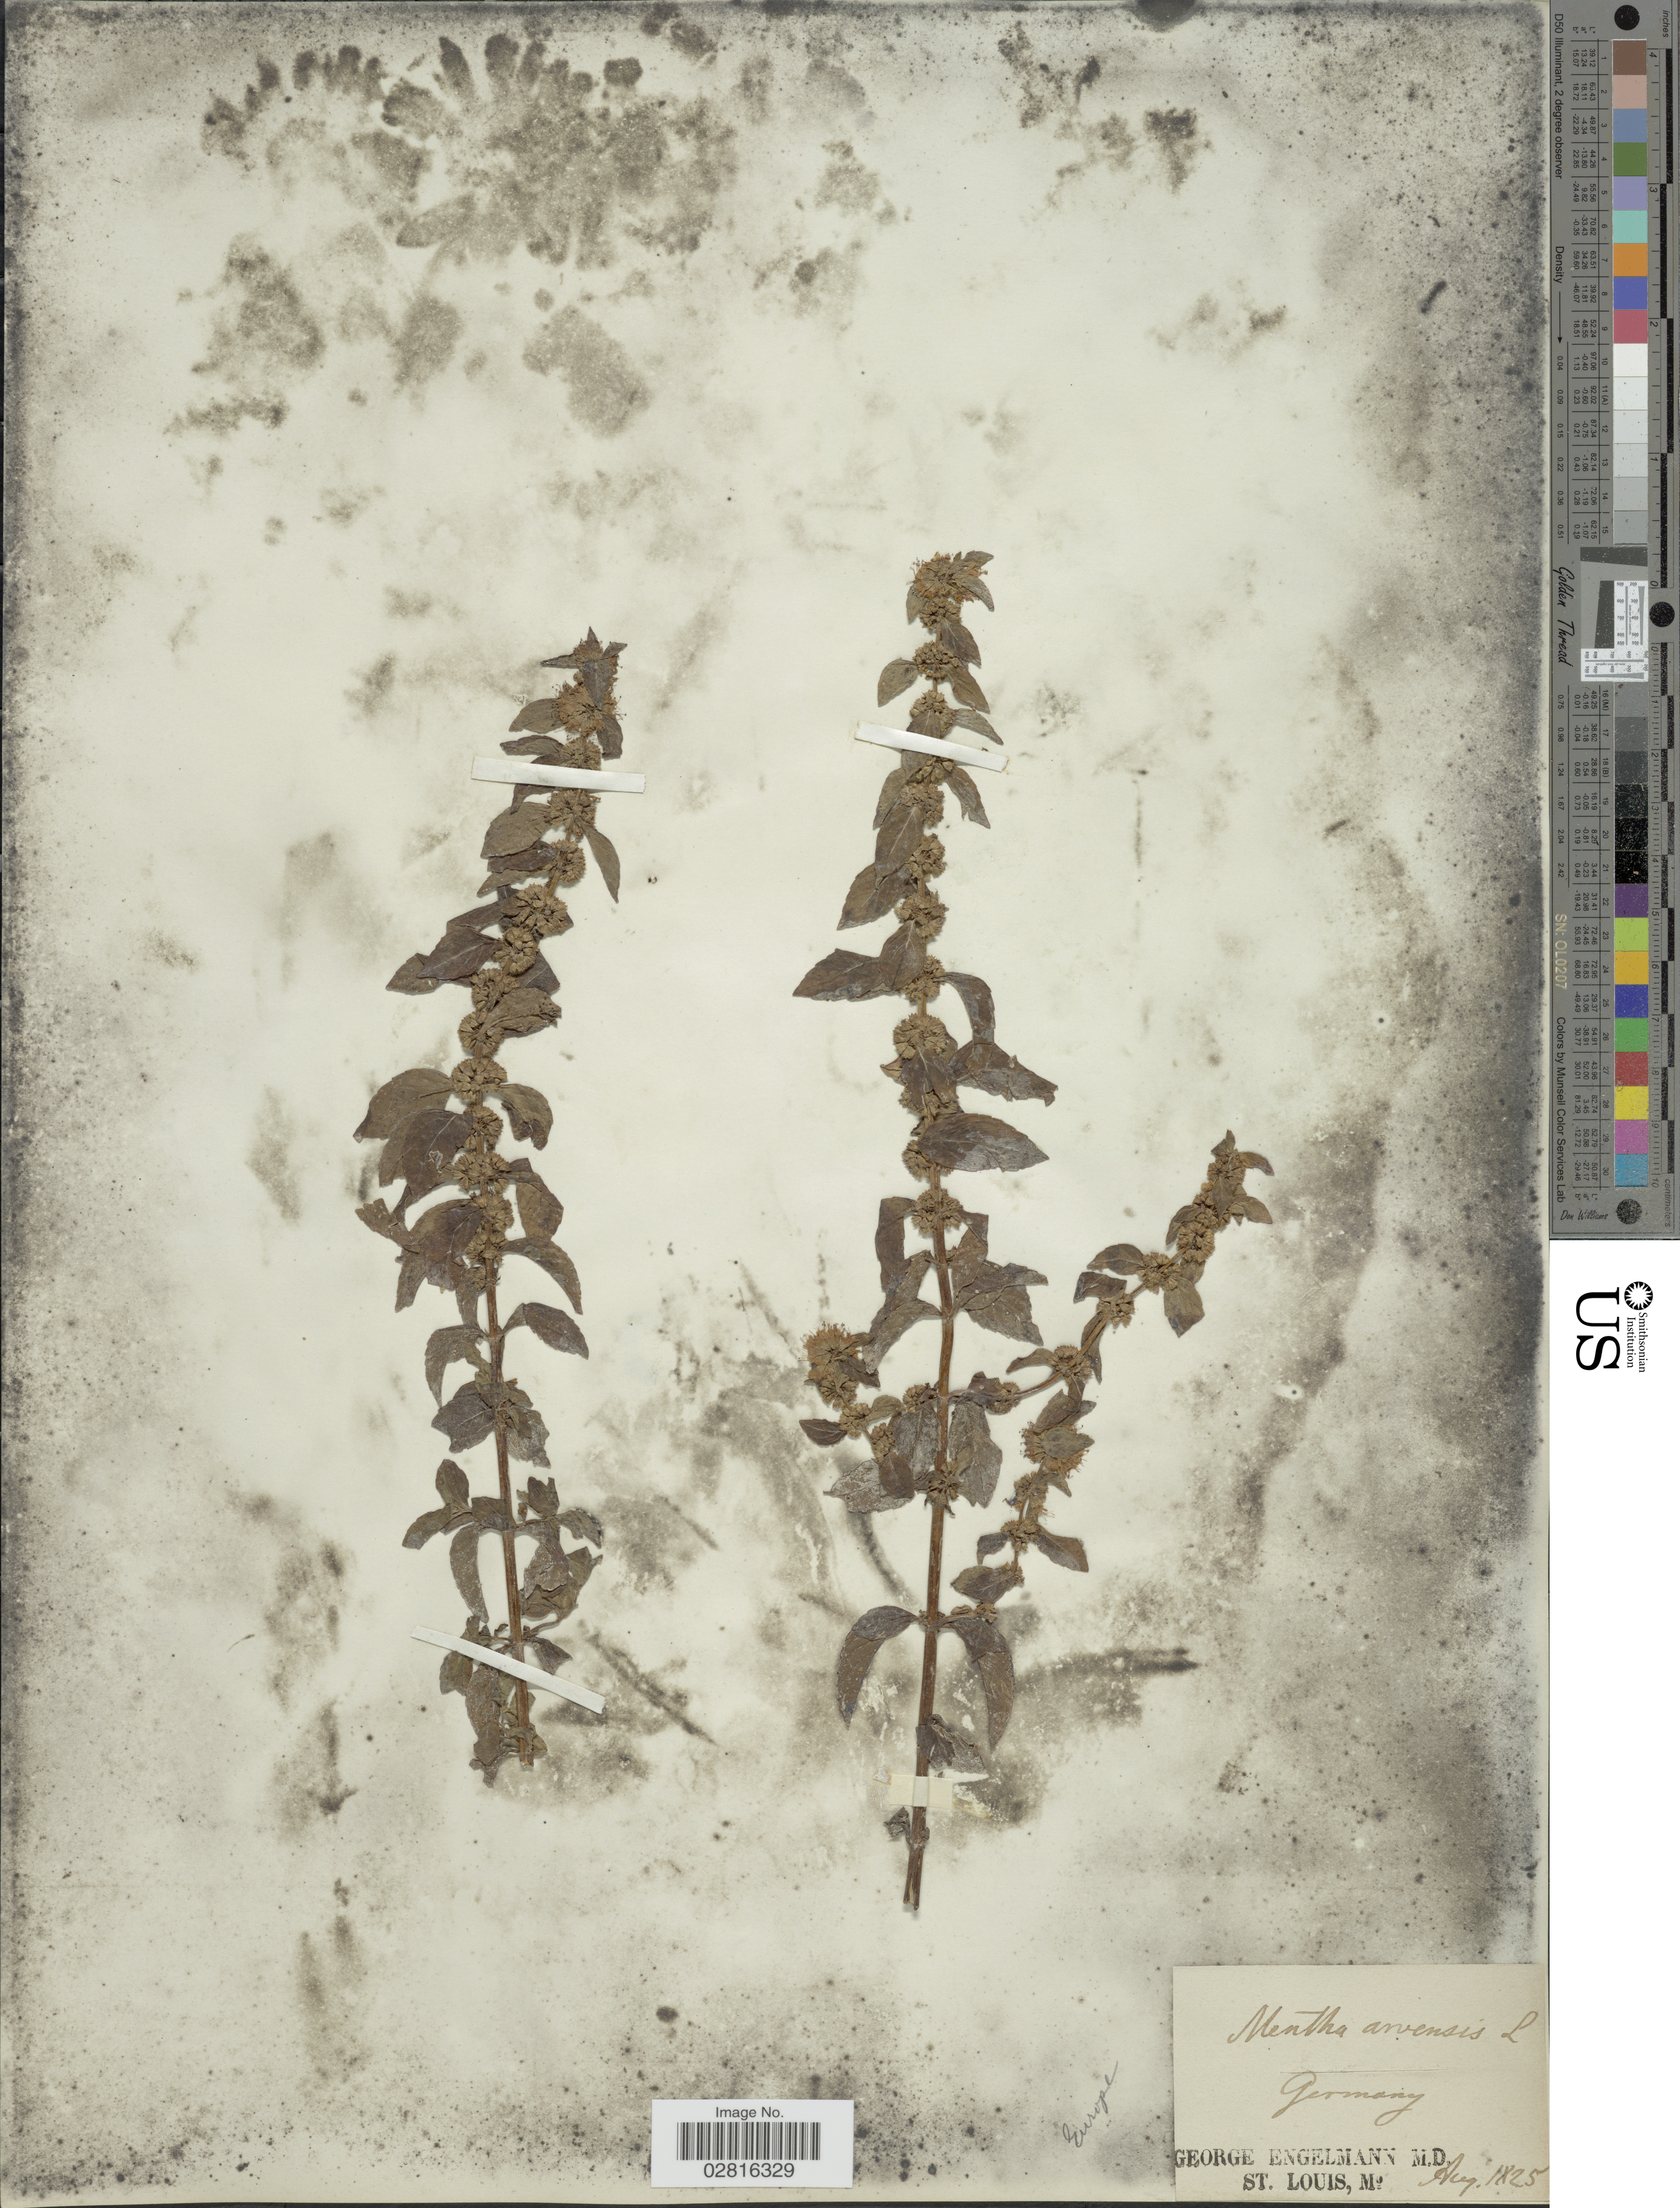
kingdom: Plantae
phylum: Tracheophyta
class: Magnoliopsida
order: Lamiales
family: Lamiaceae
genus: Mentha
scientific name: Mentha arvensis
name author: L.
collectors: G. Engelmann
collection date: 1825-08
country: Germany